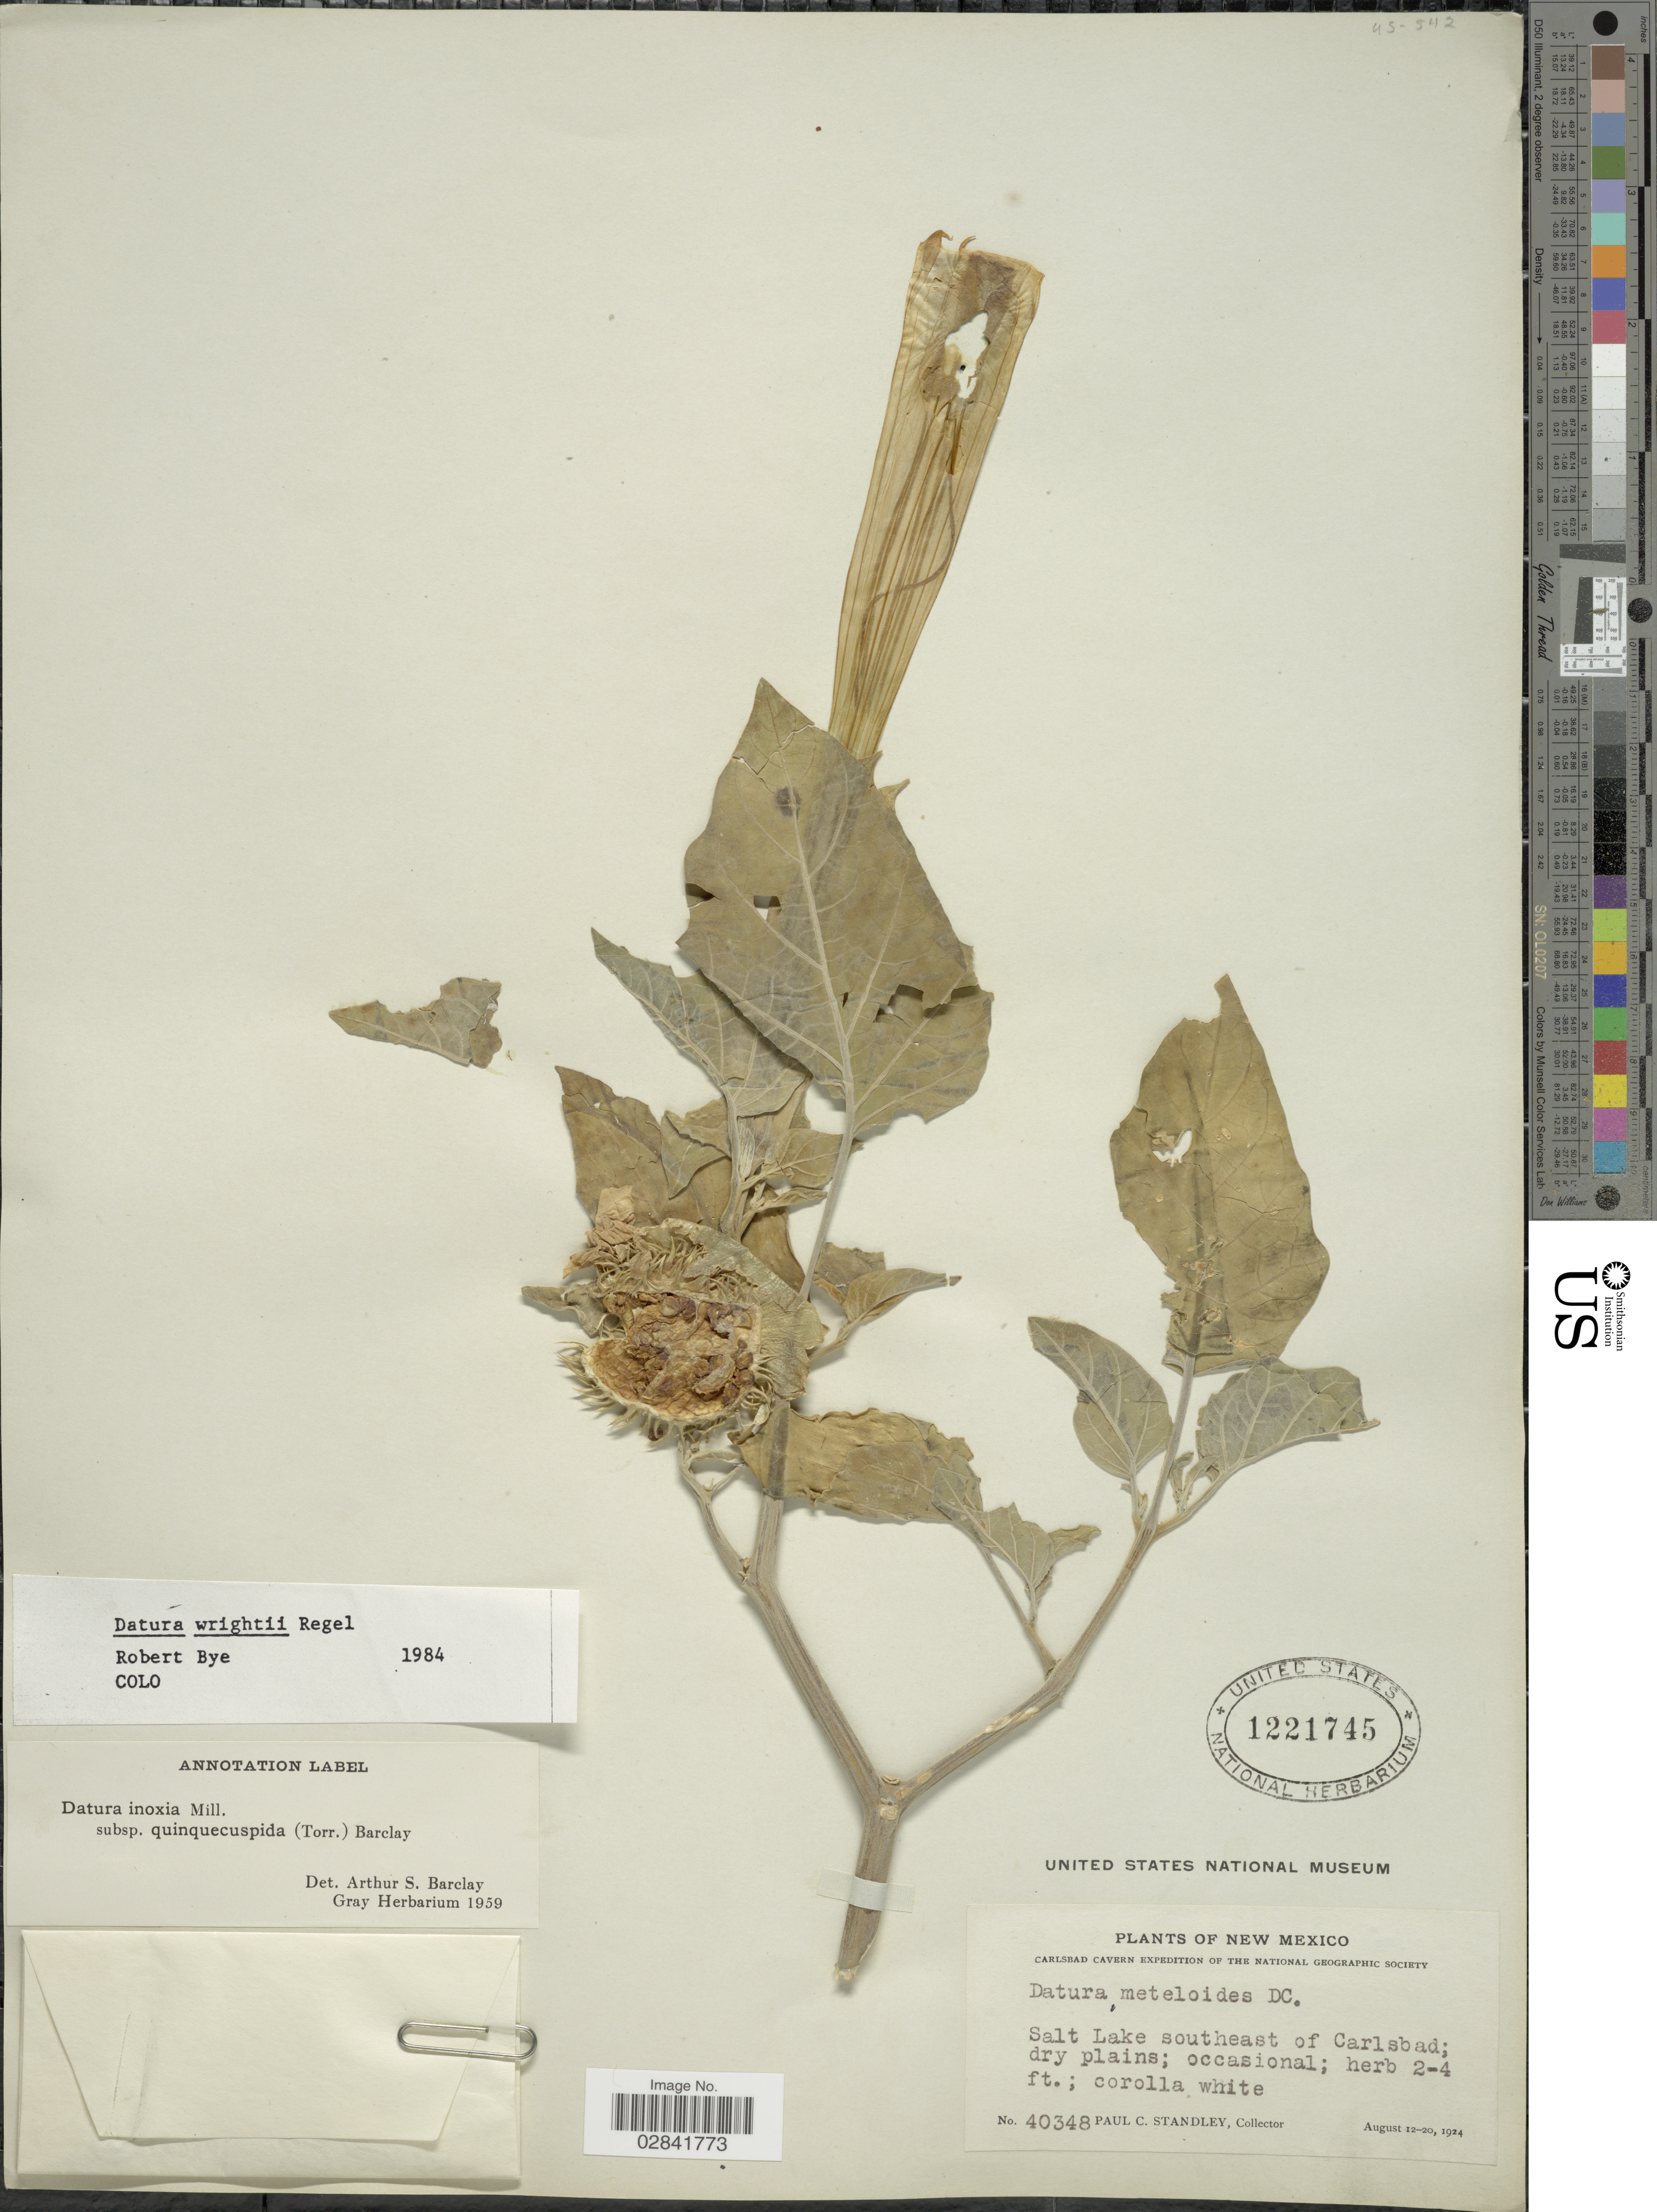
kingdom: Plantae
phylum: Tracheophyta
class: Magnoliopsida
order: Solanales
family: Solanaceae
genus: Datura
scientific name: Datura wrightii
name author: Regel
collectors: P. C. Standley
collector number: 40348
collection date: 1924-08-12/1924-08-20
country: United States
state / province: New Mexico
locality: Salt Lake southeast of Carlsbad.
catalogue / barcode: US 1221745